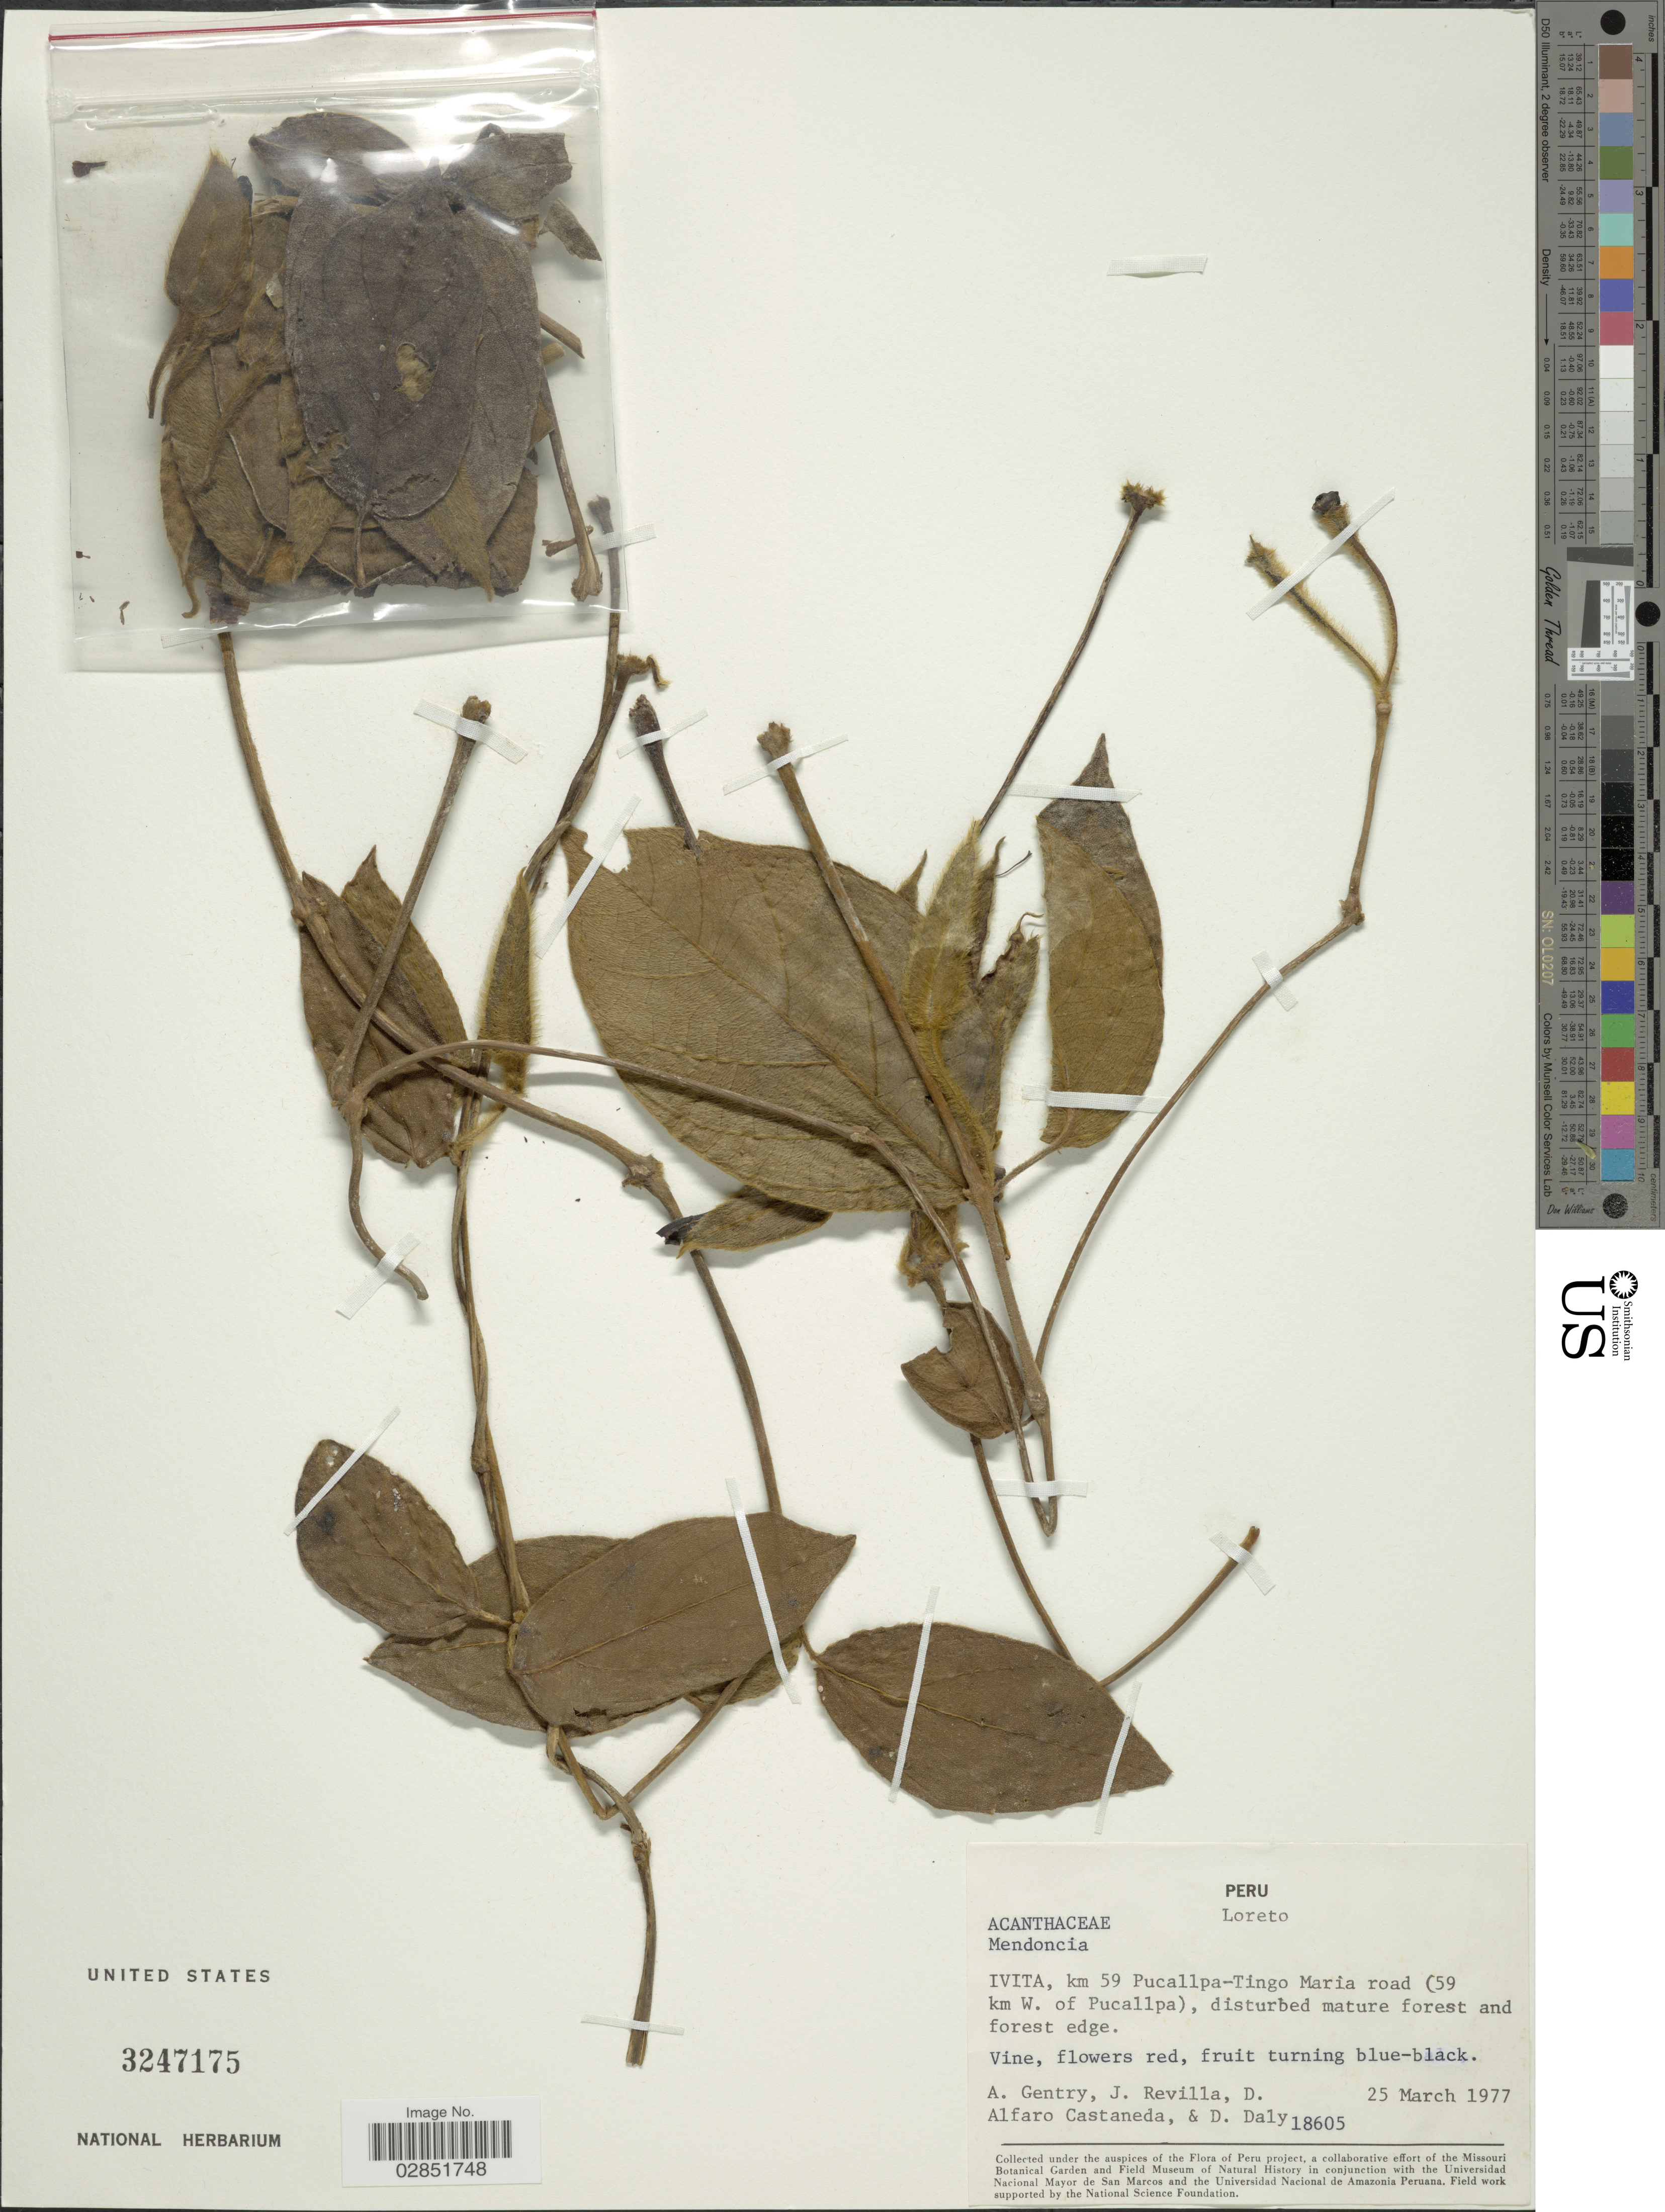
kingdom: Plantae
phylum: Tracheophyta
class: Magnoliopsida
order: Lamiales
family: Acanthaceae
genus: Mendoncia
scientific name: Mendoncia sp.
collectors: A. H. Gentry, J. Revilla, D. Alfaro Castaneda & D. C. Daly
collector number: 18605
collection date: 1977-03-25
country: Peru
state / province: Loreto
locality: Ivita, km 59 Pucallpa-Tingo Maria road (59 km W. of Pucallpa).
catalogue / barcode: US 3247175